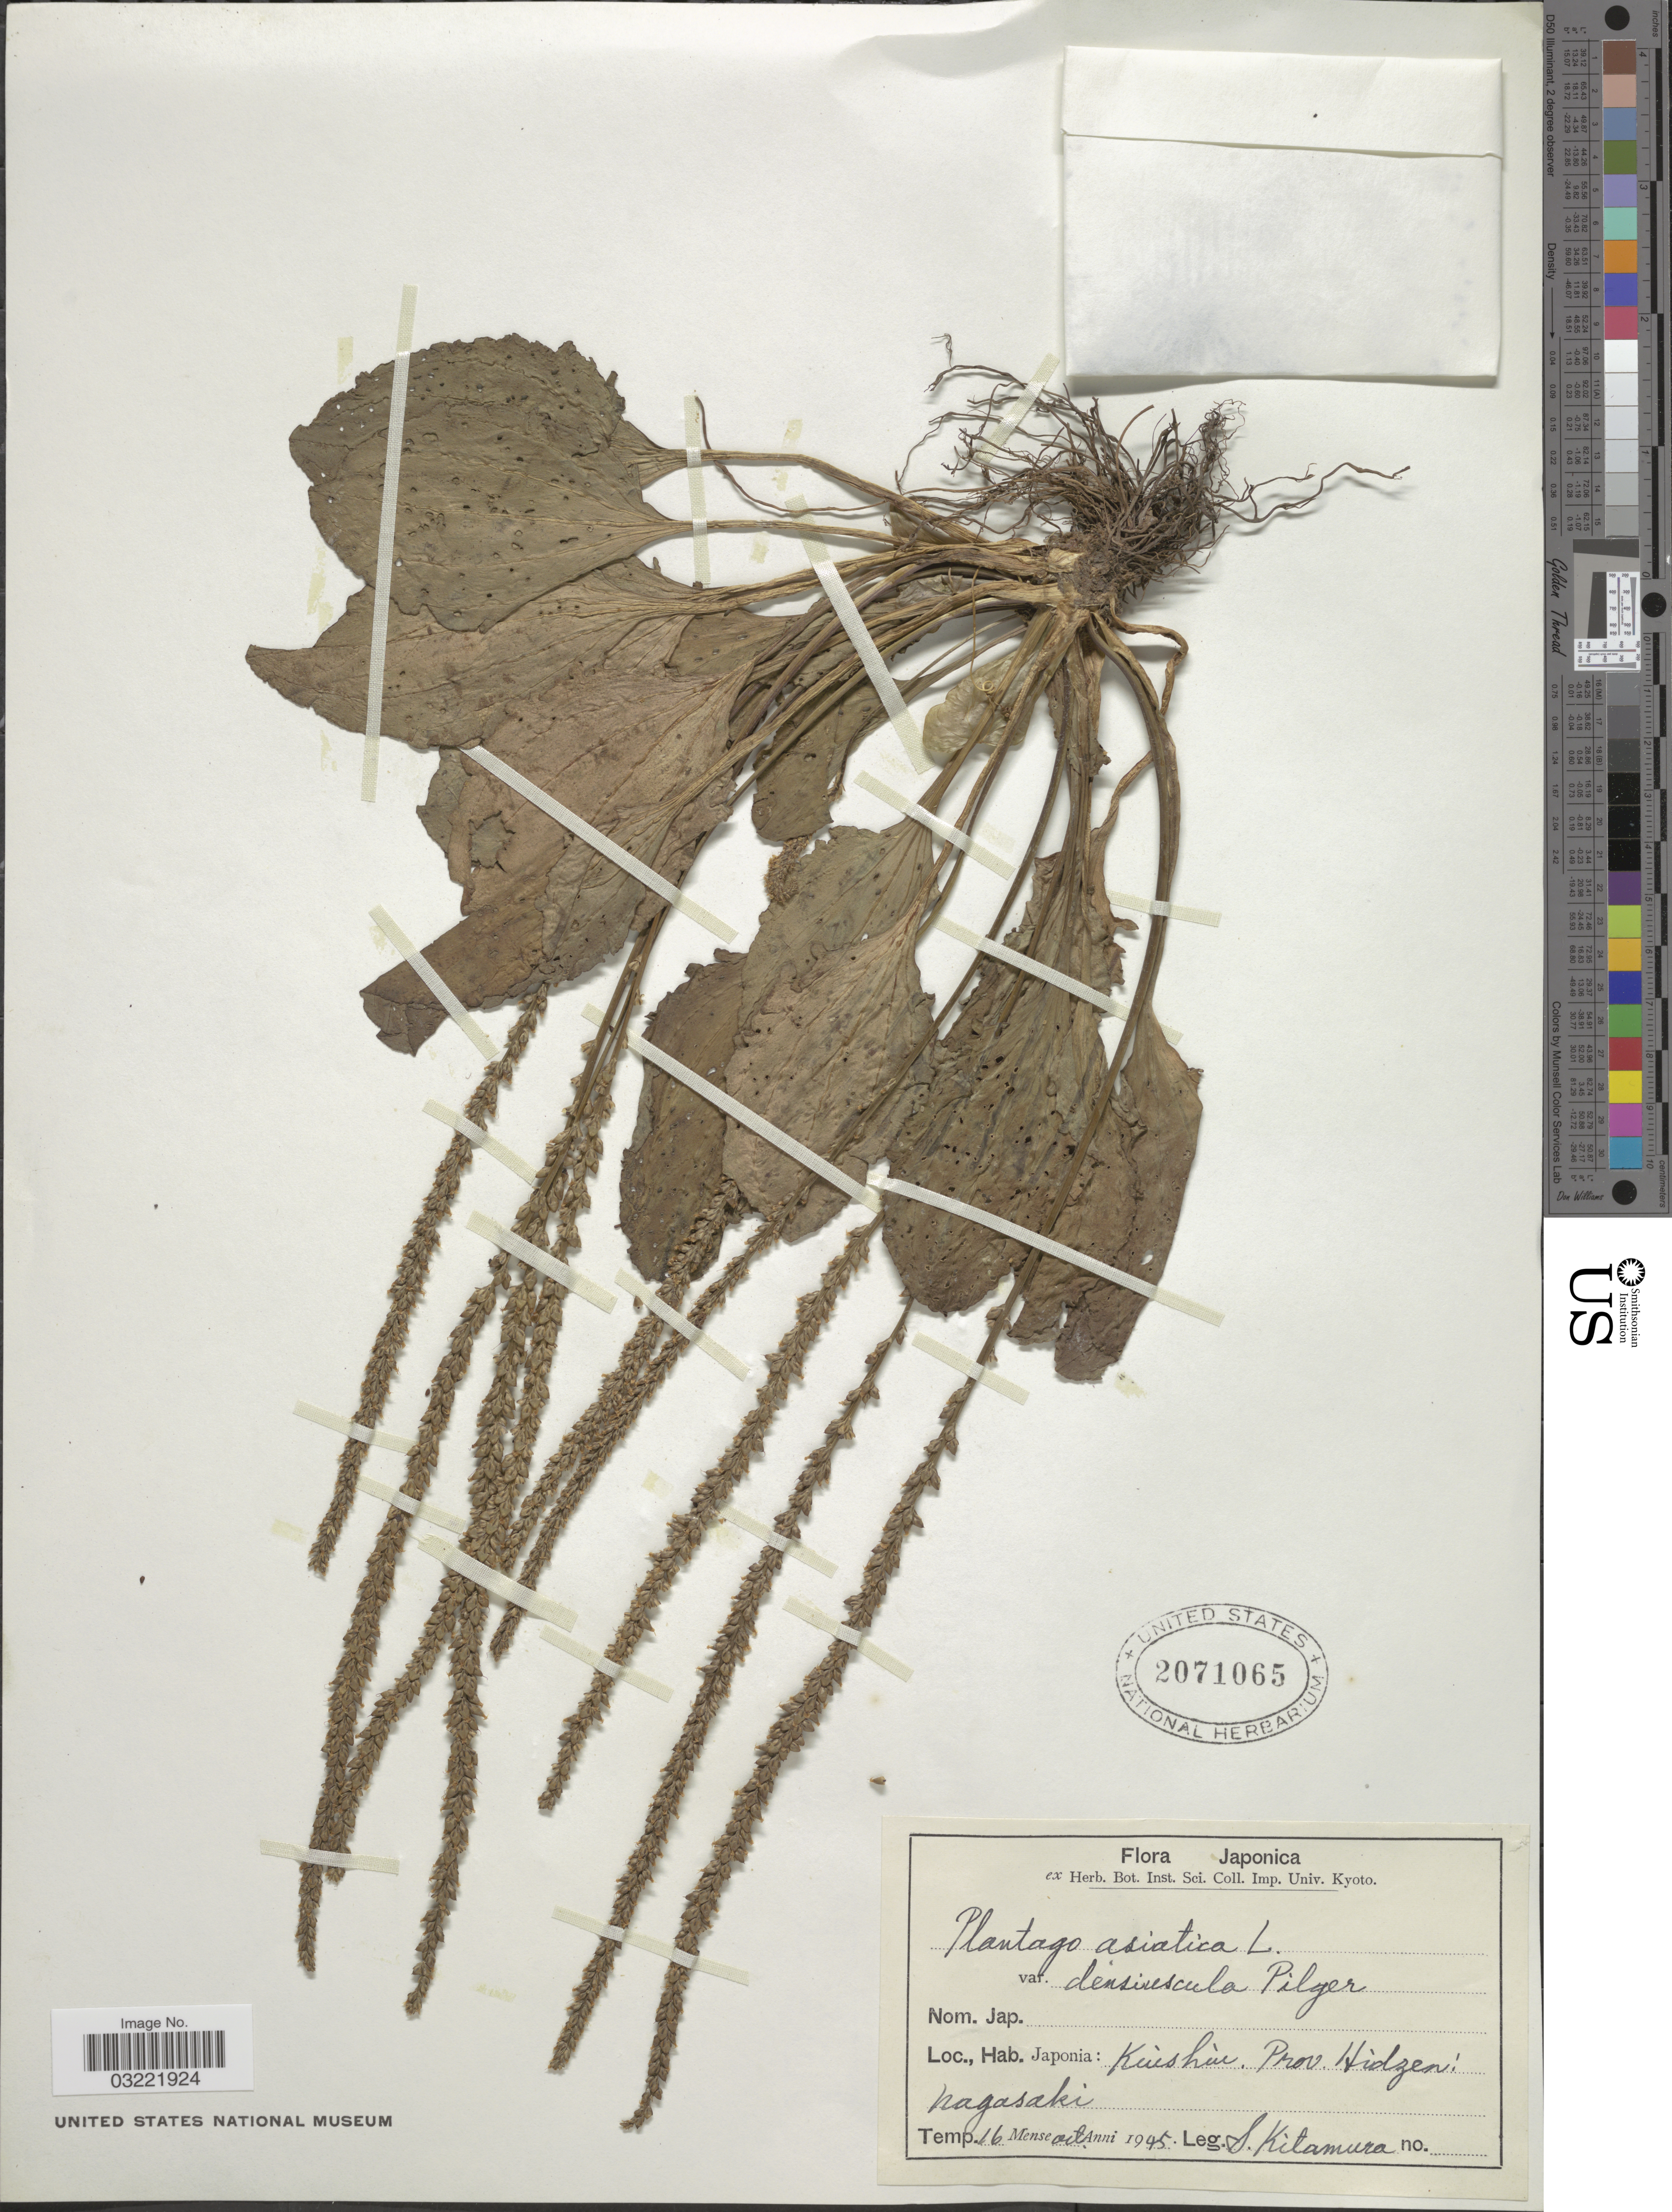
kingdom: Plantae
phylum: Tracheophyta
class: Magnoliopsida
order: Lamiales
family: Plantaginaceae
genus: Plantago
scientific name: Plantago asiatica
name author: L.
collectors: S. Kitamura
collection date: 1945-10-16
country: Japan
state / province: Nagasaki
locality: Kiushiu. Prov. Hidzen: Nagasaki.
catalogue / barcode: US 2071065